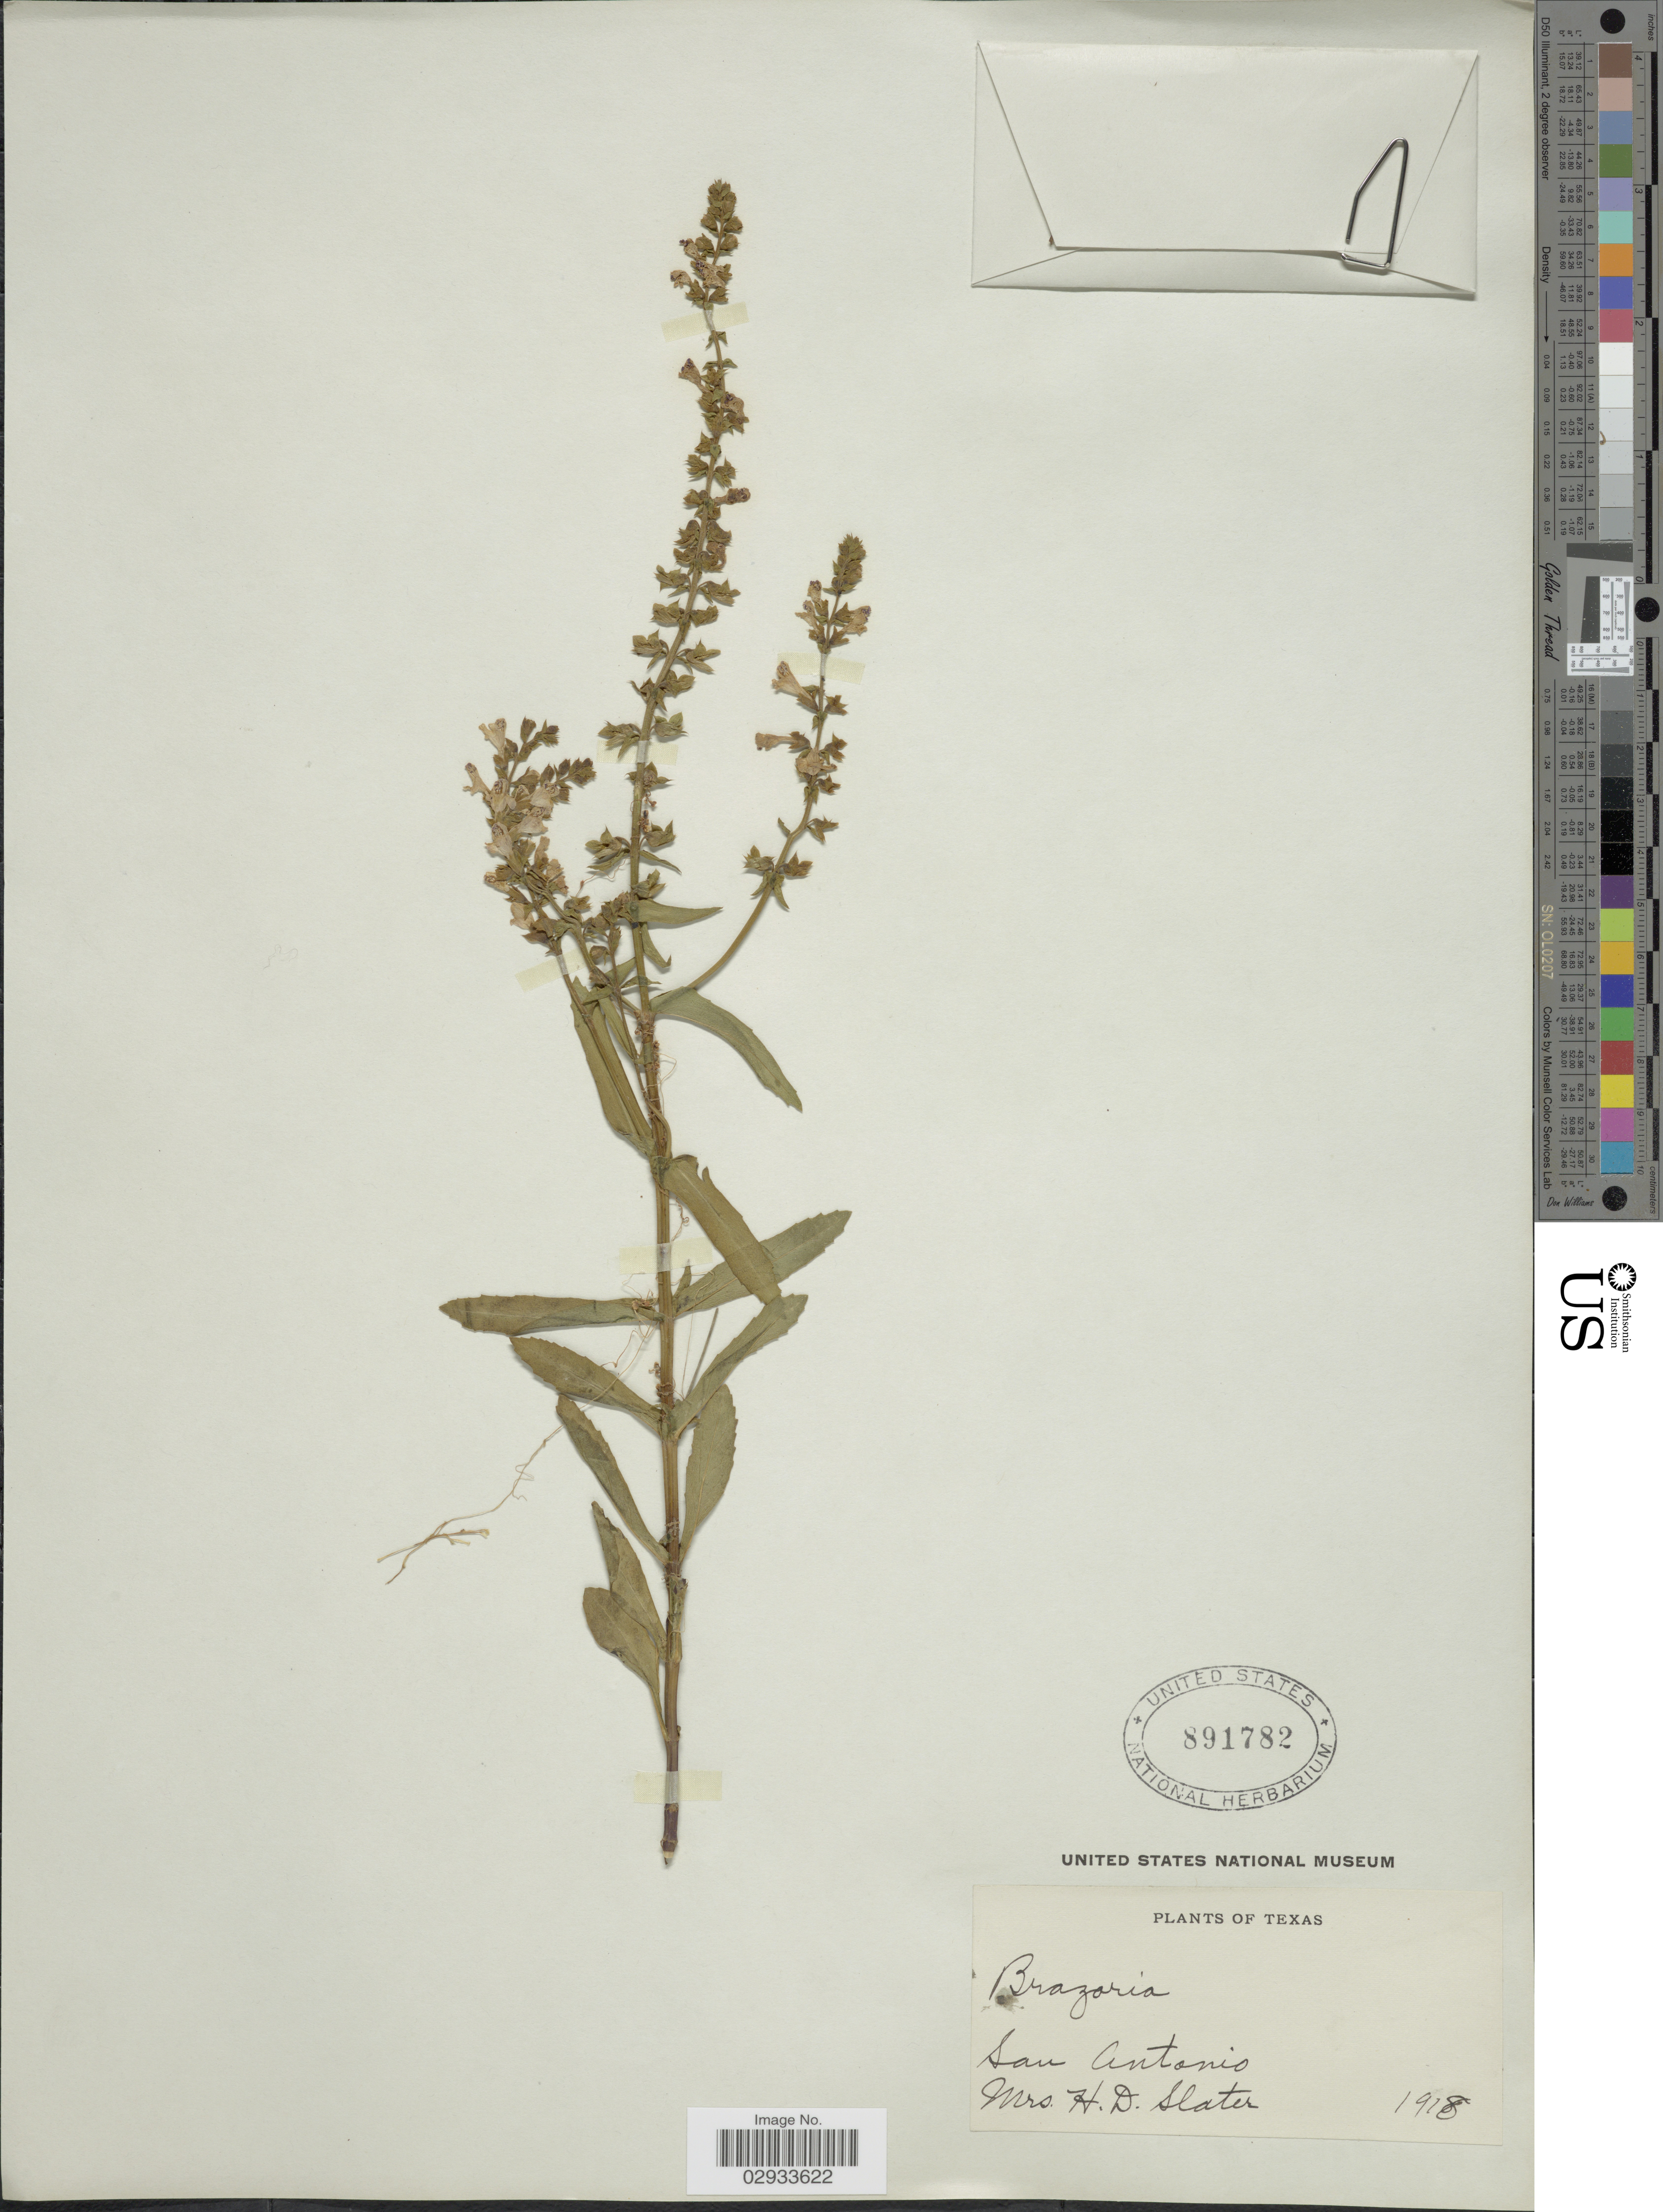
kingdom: Plantae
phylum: Tracheophyta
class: Magnoliopsida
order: Lamiales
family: Lamiaceae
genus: Brazoria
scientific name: Brazoria scutellarioides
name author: Engelm. & A. Gray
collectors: H. Slater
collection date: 1918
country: United States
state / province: Texas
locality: San Antonio.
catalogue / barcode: US 891782